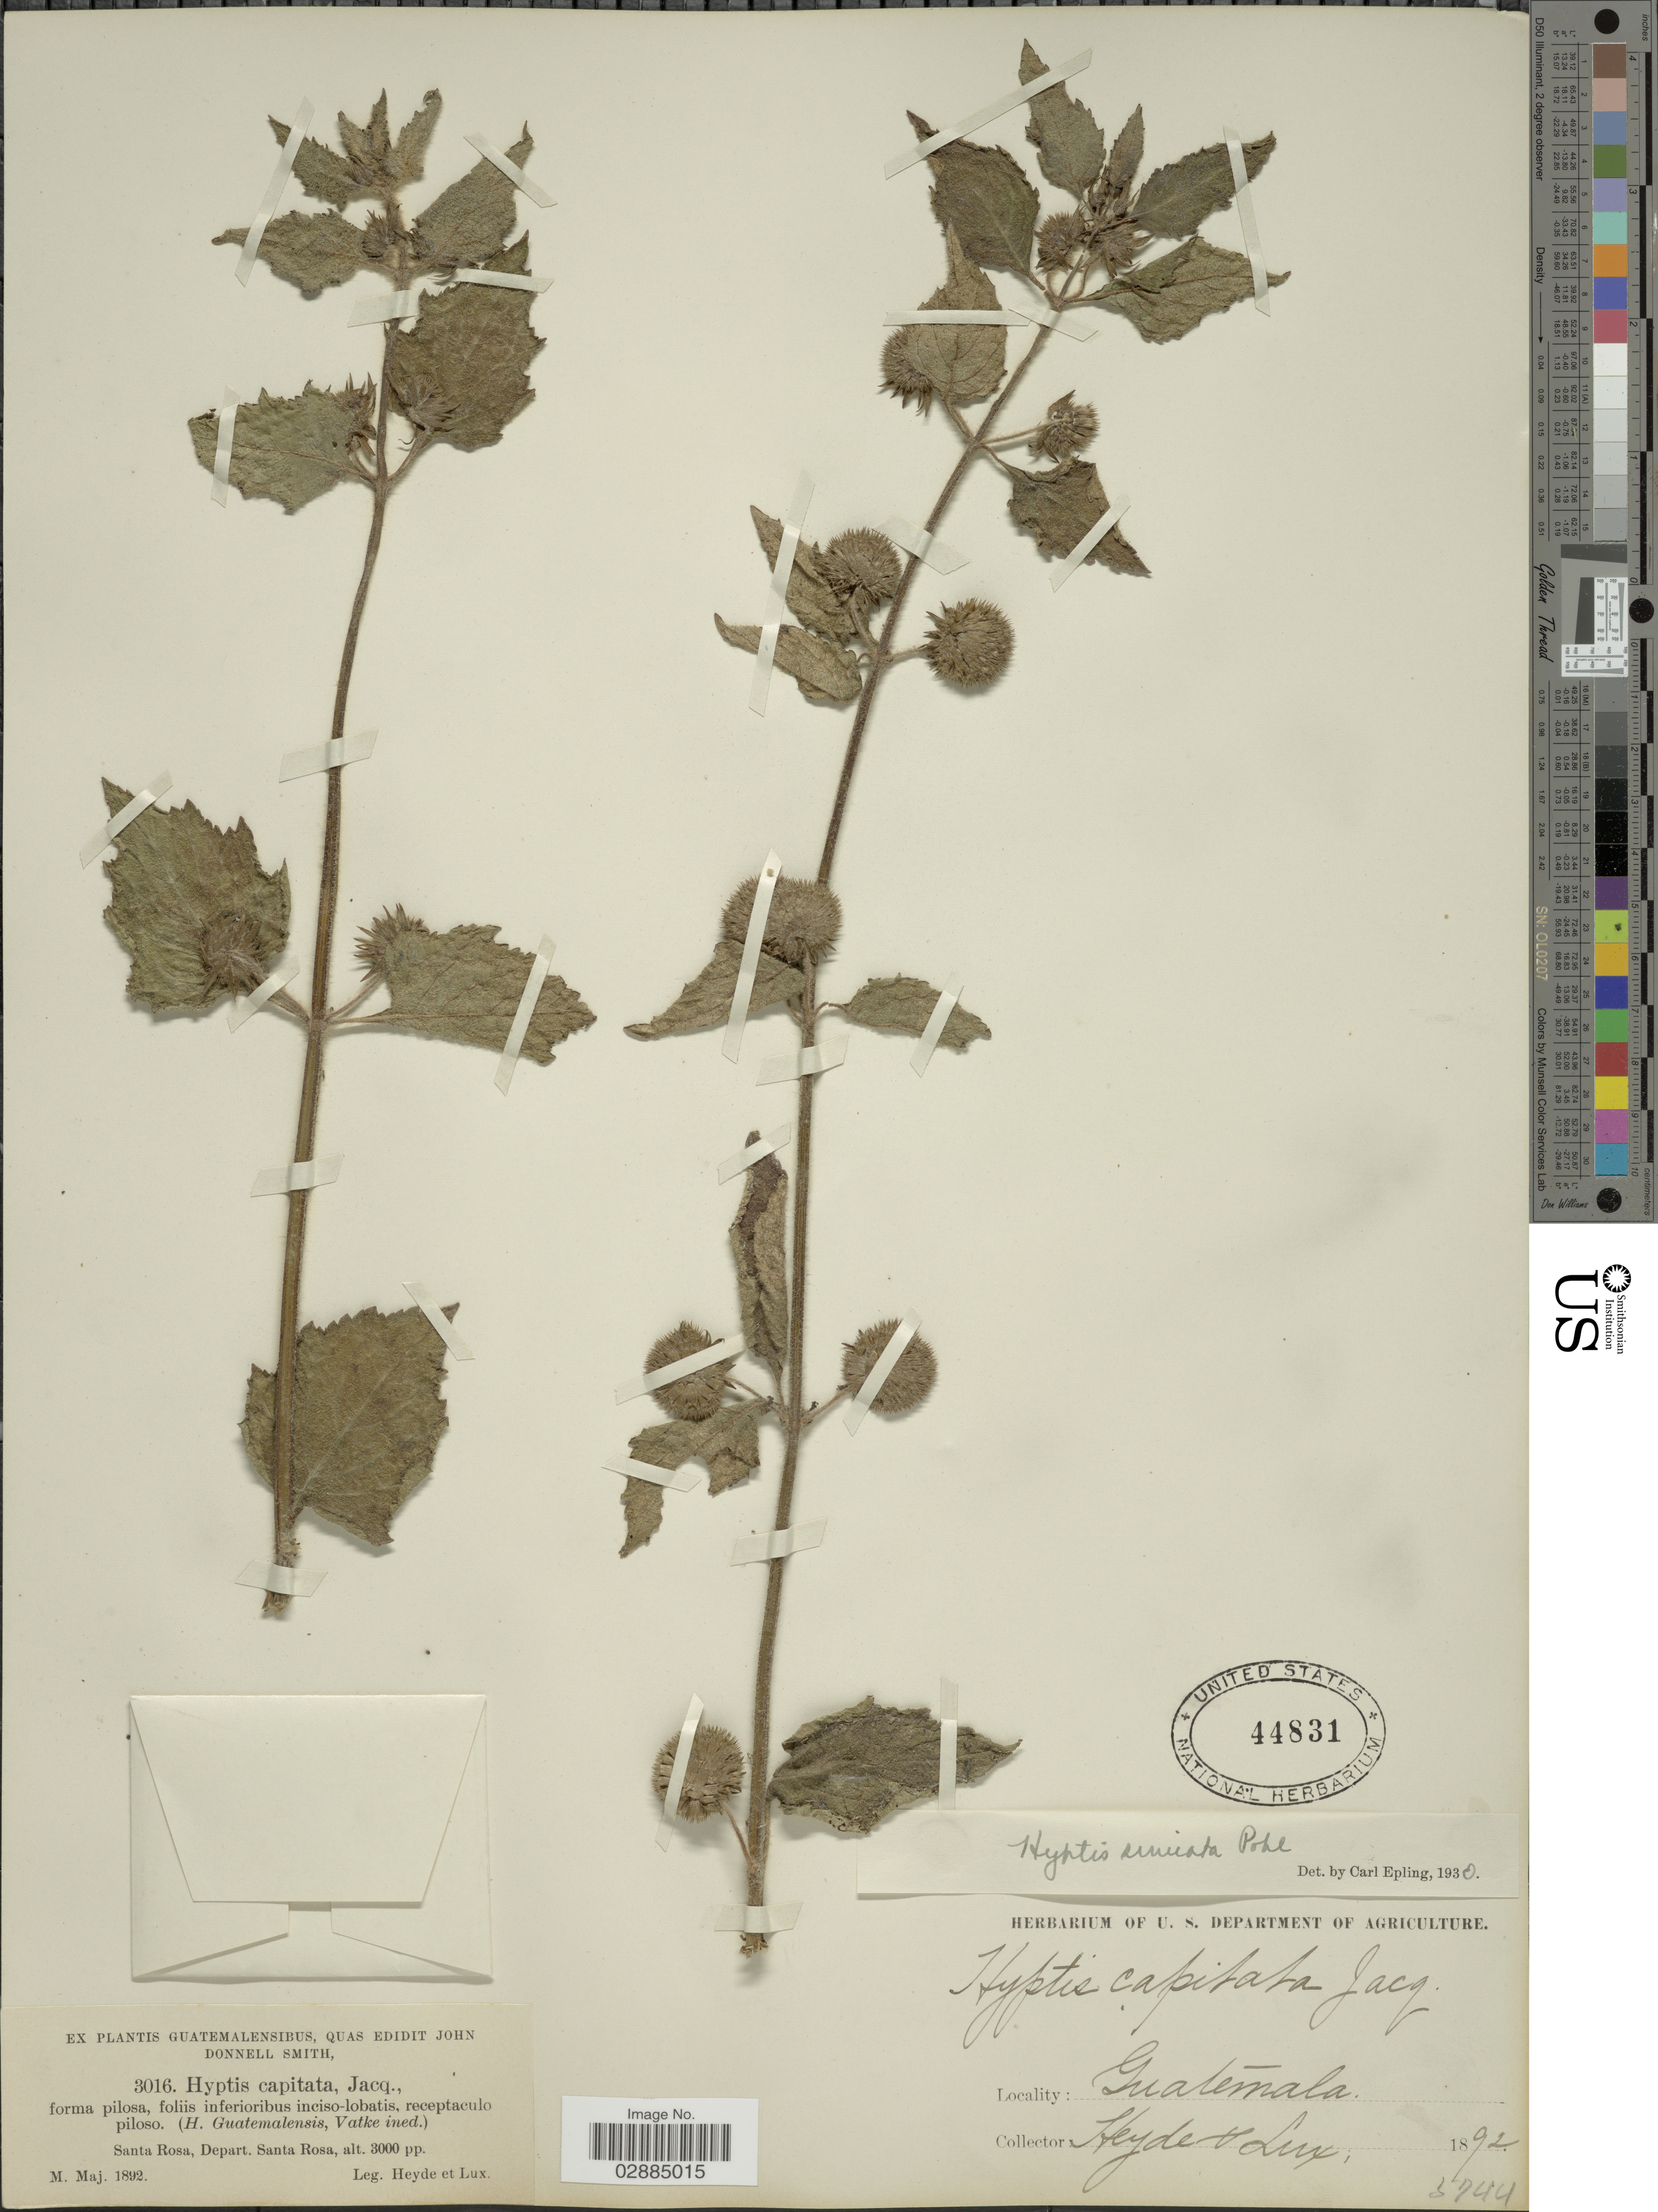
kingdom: Plantae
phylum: Tracheophyta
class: Magnoliopsida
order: Lamiales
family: Lamiaceae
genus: Hyptis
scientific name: Hyptis sinuata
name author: Pohl ex Benth.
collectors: Heyde & Lux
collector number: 3016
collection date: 1892-05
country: Guatemala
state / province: Santa Rosa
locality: Santa Rosa, Depart. Santa Rosa.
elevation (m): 914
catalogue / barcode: US 44831